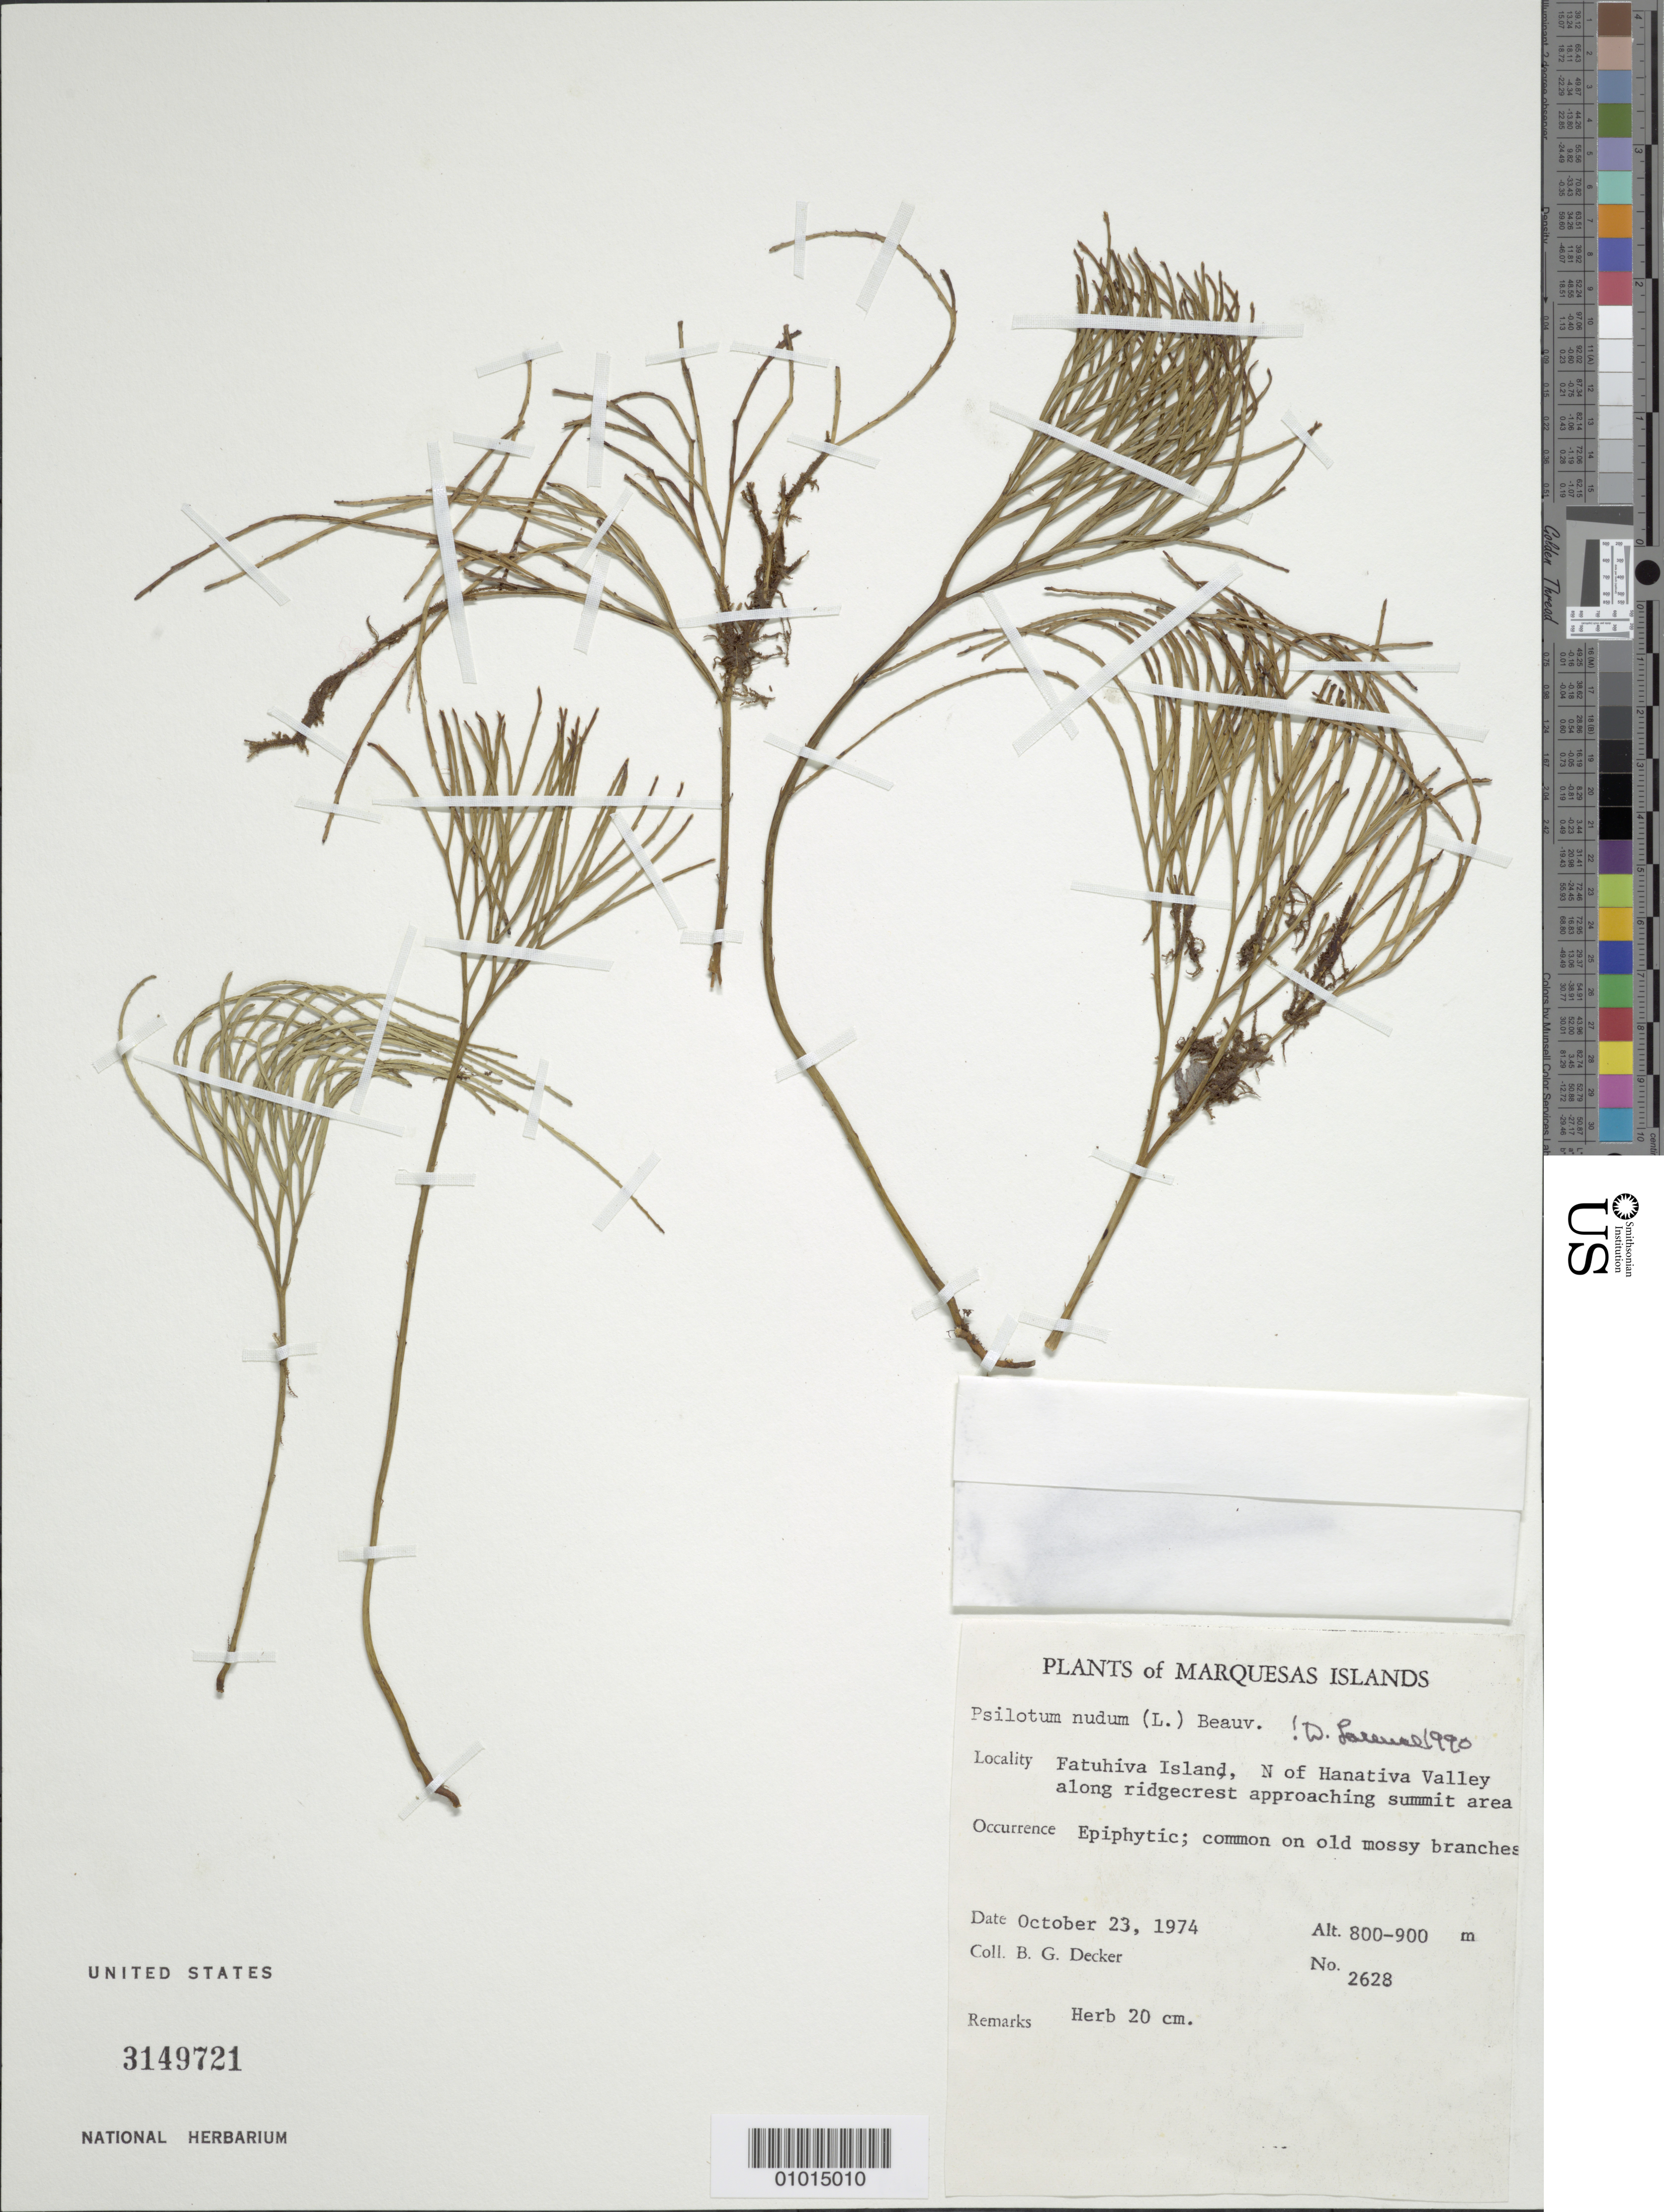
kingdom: Plantae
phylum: Tracheophyta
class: Polypodiopsida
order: Psilotales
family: Psilotaceae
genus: Psilotum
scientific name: Psilotum nudum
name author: (L.) P. Beauv.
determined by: Lorence, David H., (PTBG), National Tropical Botanical Garden (UNITED STATES)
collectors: B. G. Decker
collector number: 2628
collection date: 1974-10-23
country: French Polynesia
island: Fatu Hiva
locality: N of Hanativa Valley along ridgecrest approaching summit area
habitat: Common on mossy branches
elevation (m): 800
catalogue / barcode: US 3149721